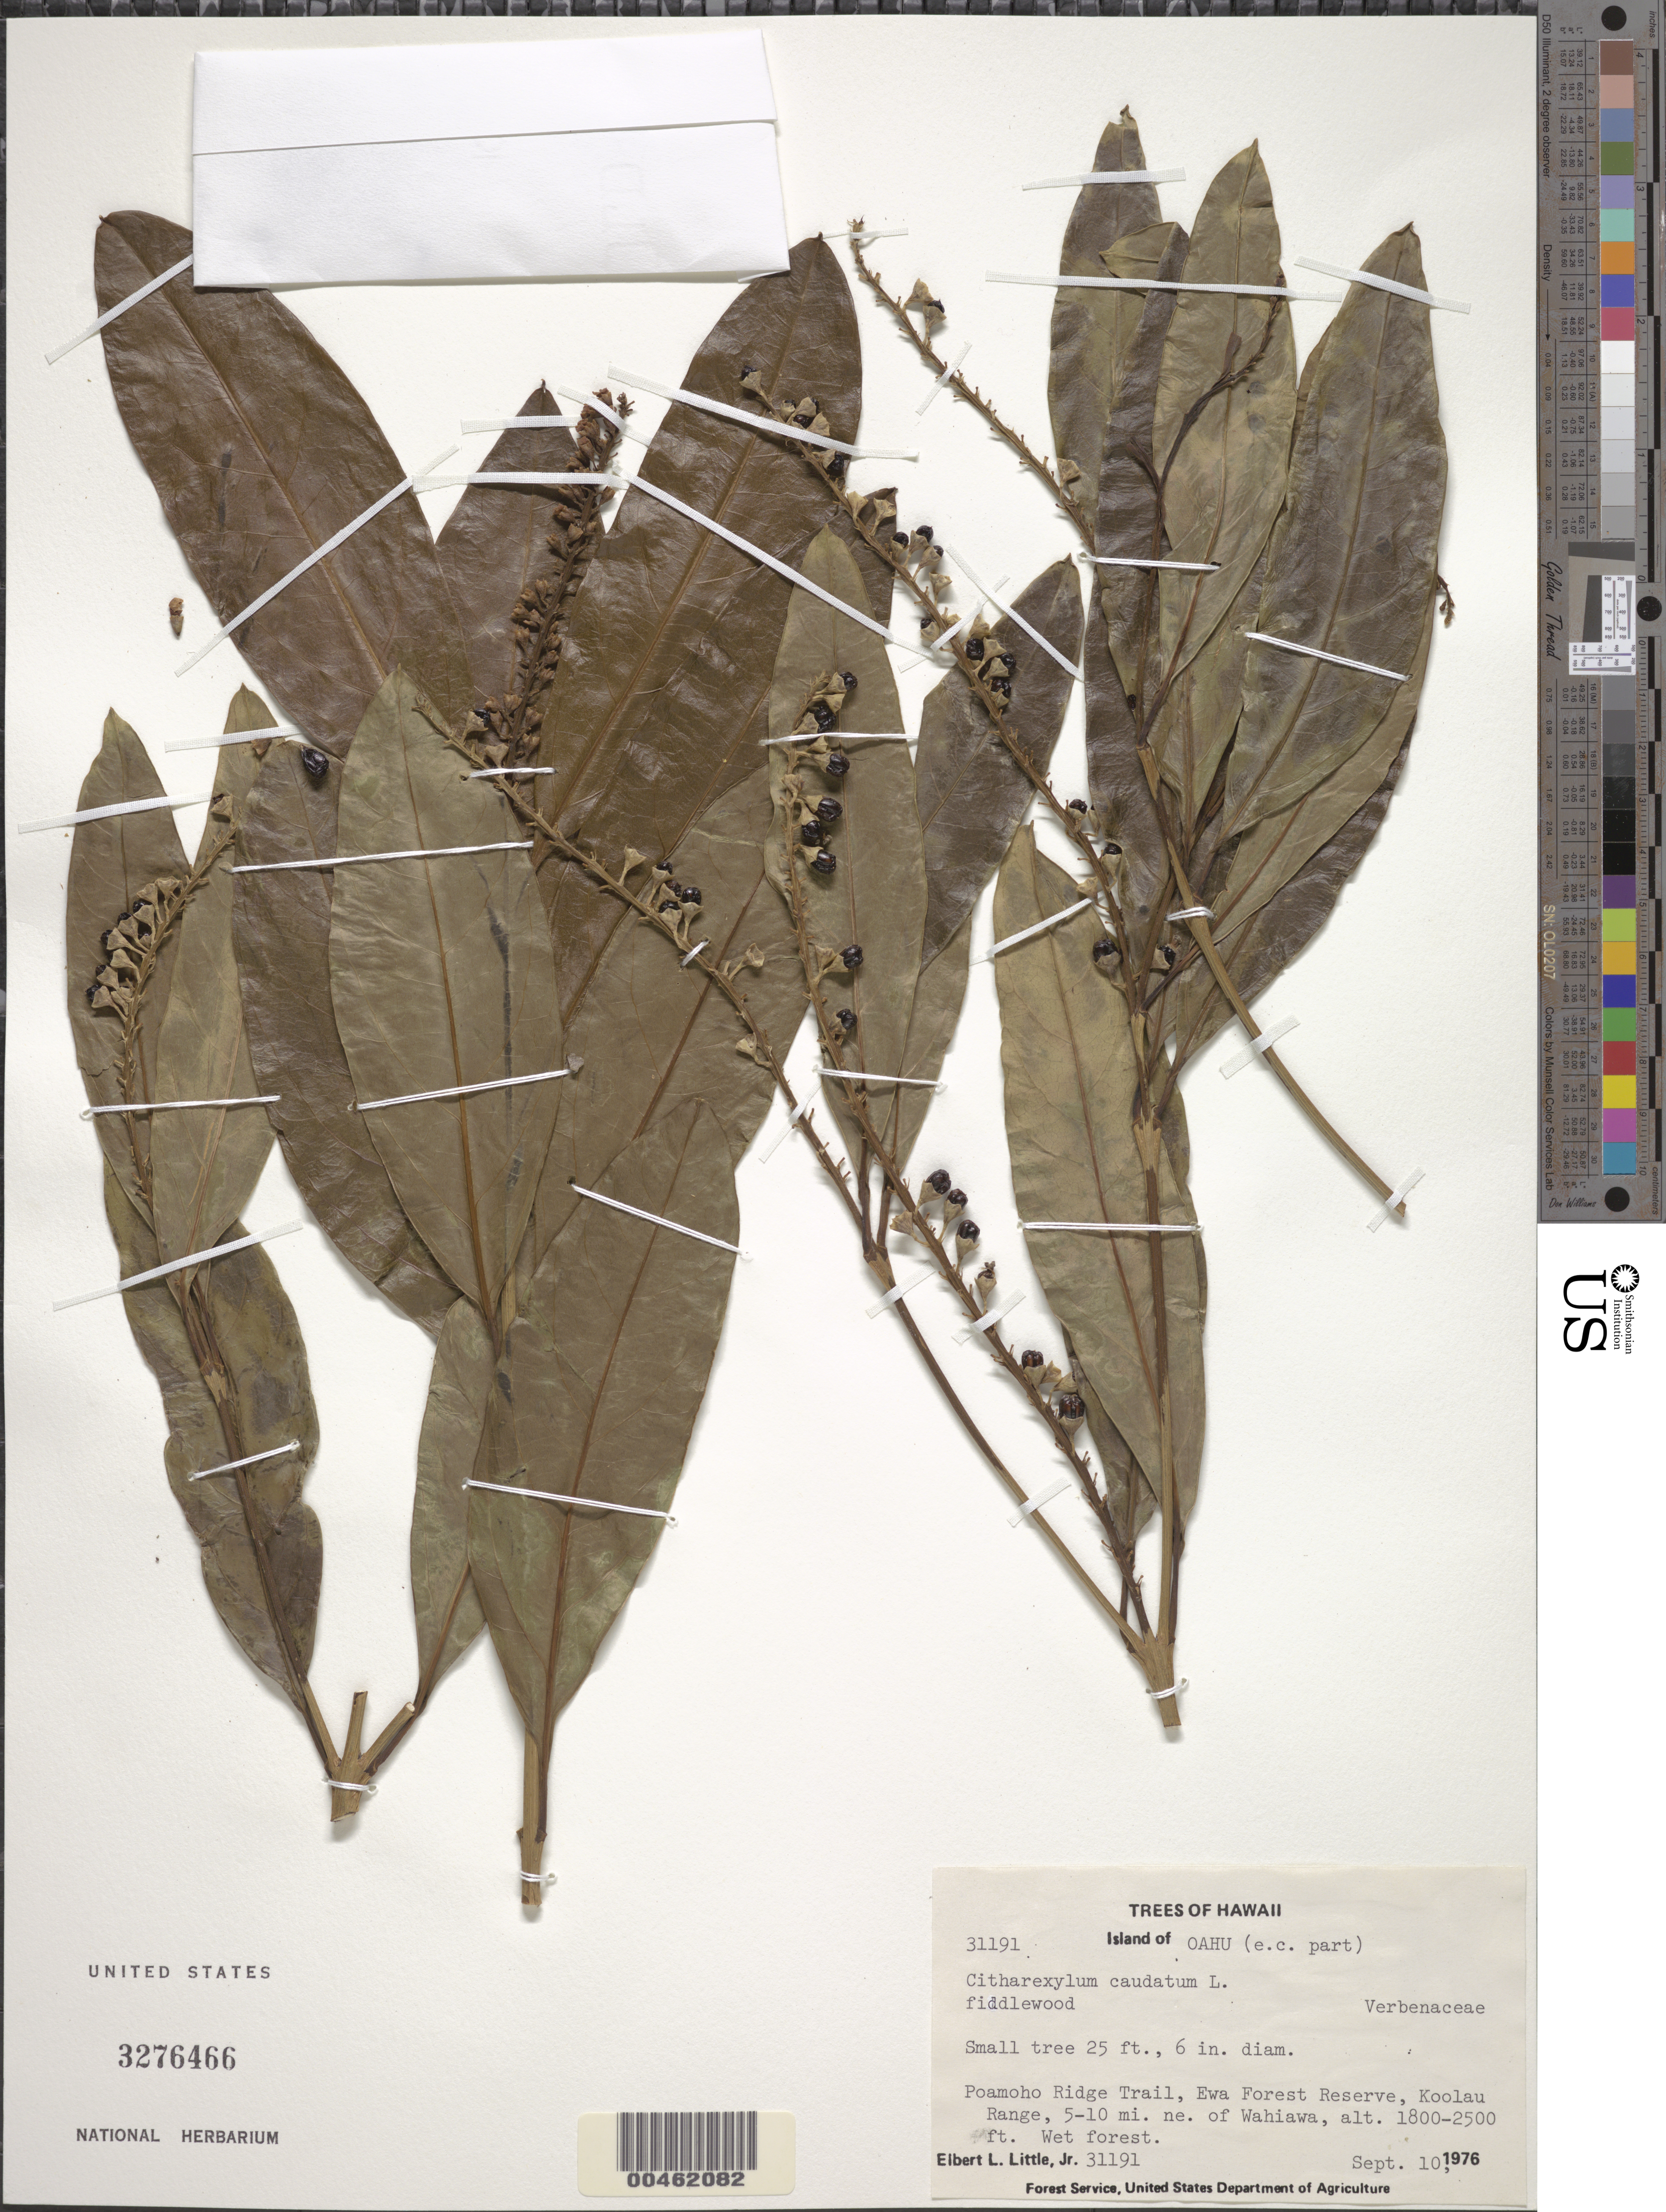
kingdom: Plantae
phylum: Tracheophyta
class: Magnoliopsida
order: Lamiales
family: Verbenaceae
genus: Citharexylum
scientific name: Citharexylum caudatum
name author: L.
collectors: E. L. Little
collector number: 31191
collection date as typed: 10 Sep 1976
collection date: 1976-09-10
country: United States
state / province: Hawaii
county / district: Honolulu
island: Oahu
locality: East central part, Poamoho Ridge Trail, Ewa Forest Reserve, Koolau Range, 5-10 mi NE of Wahiawa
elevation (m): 549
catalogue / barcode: US 3276466